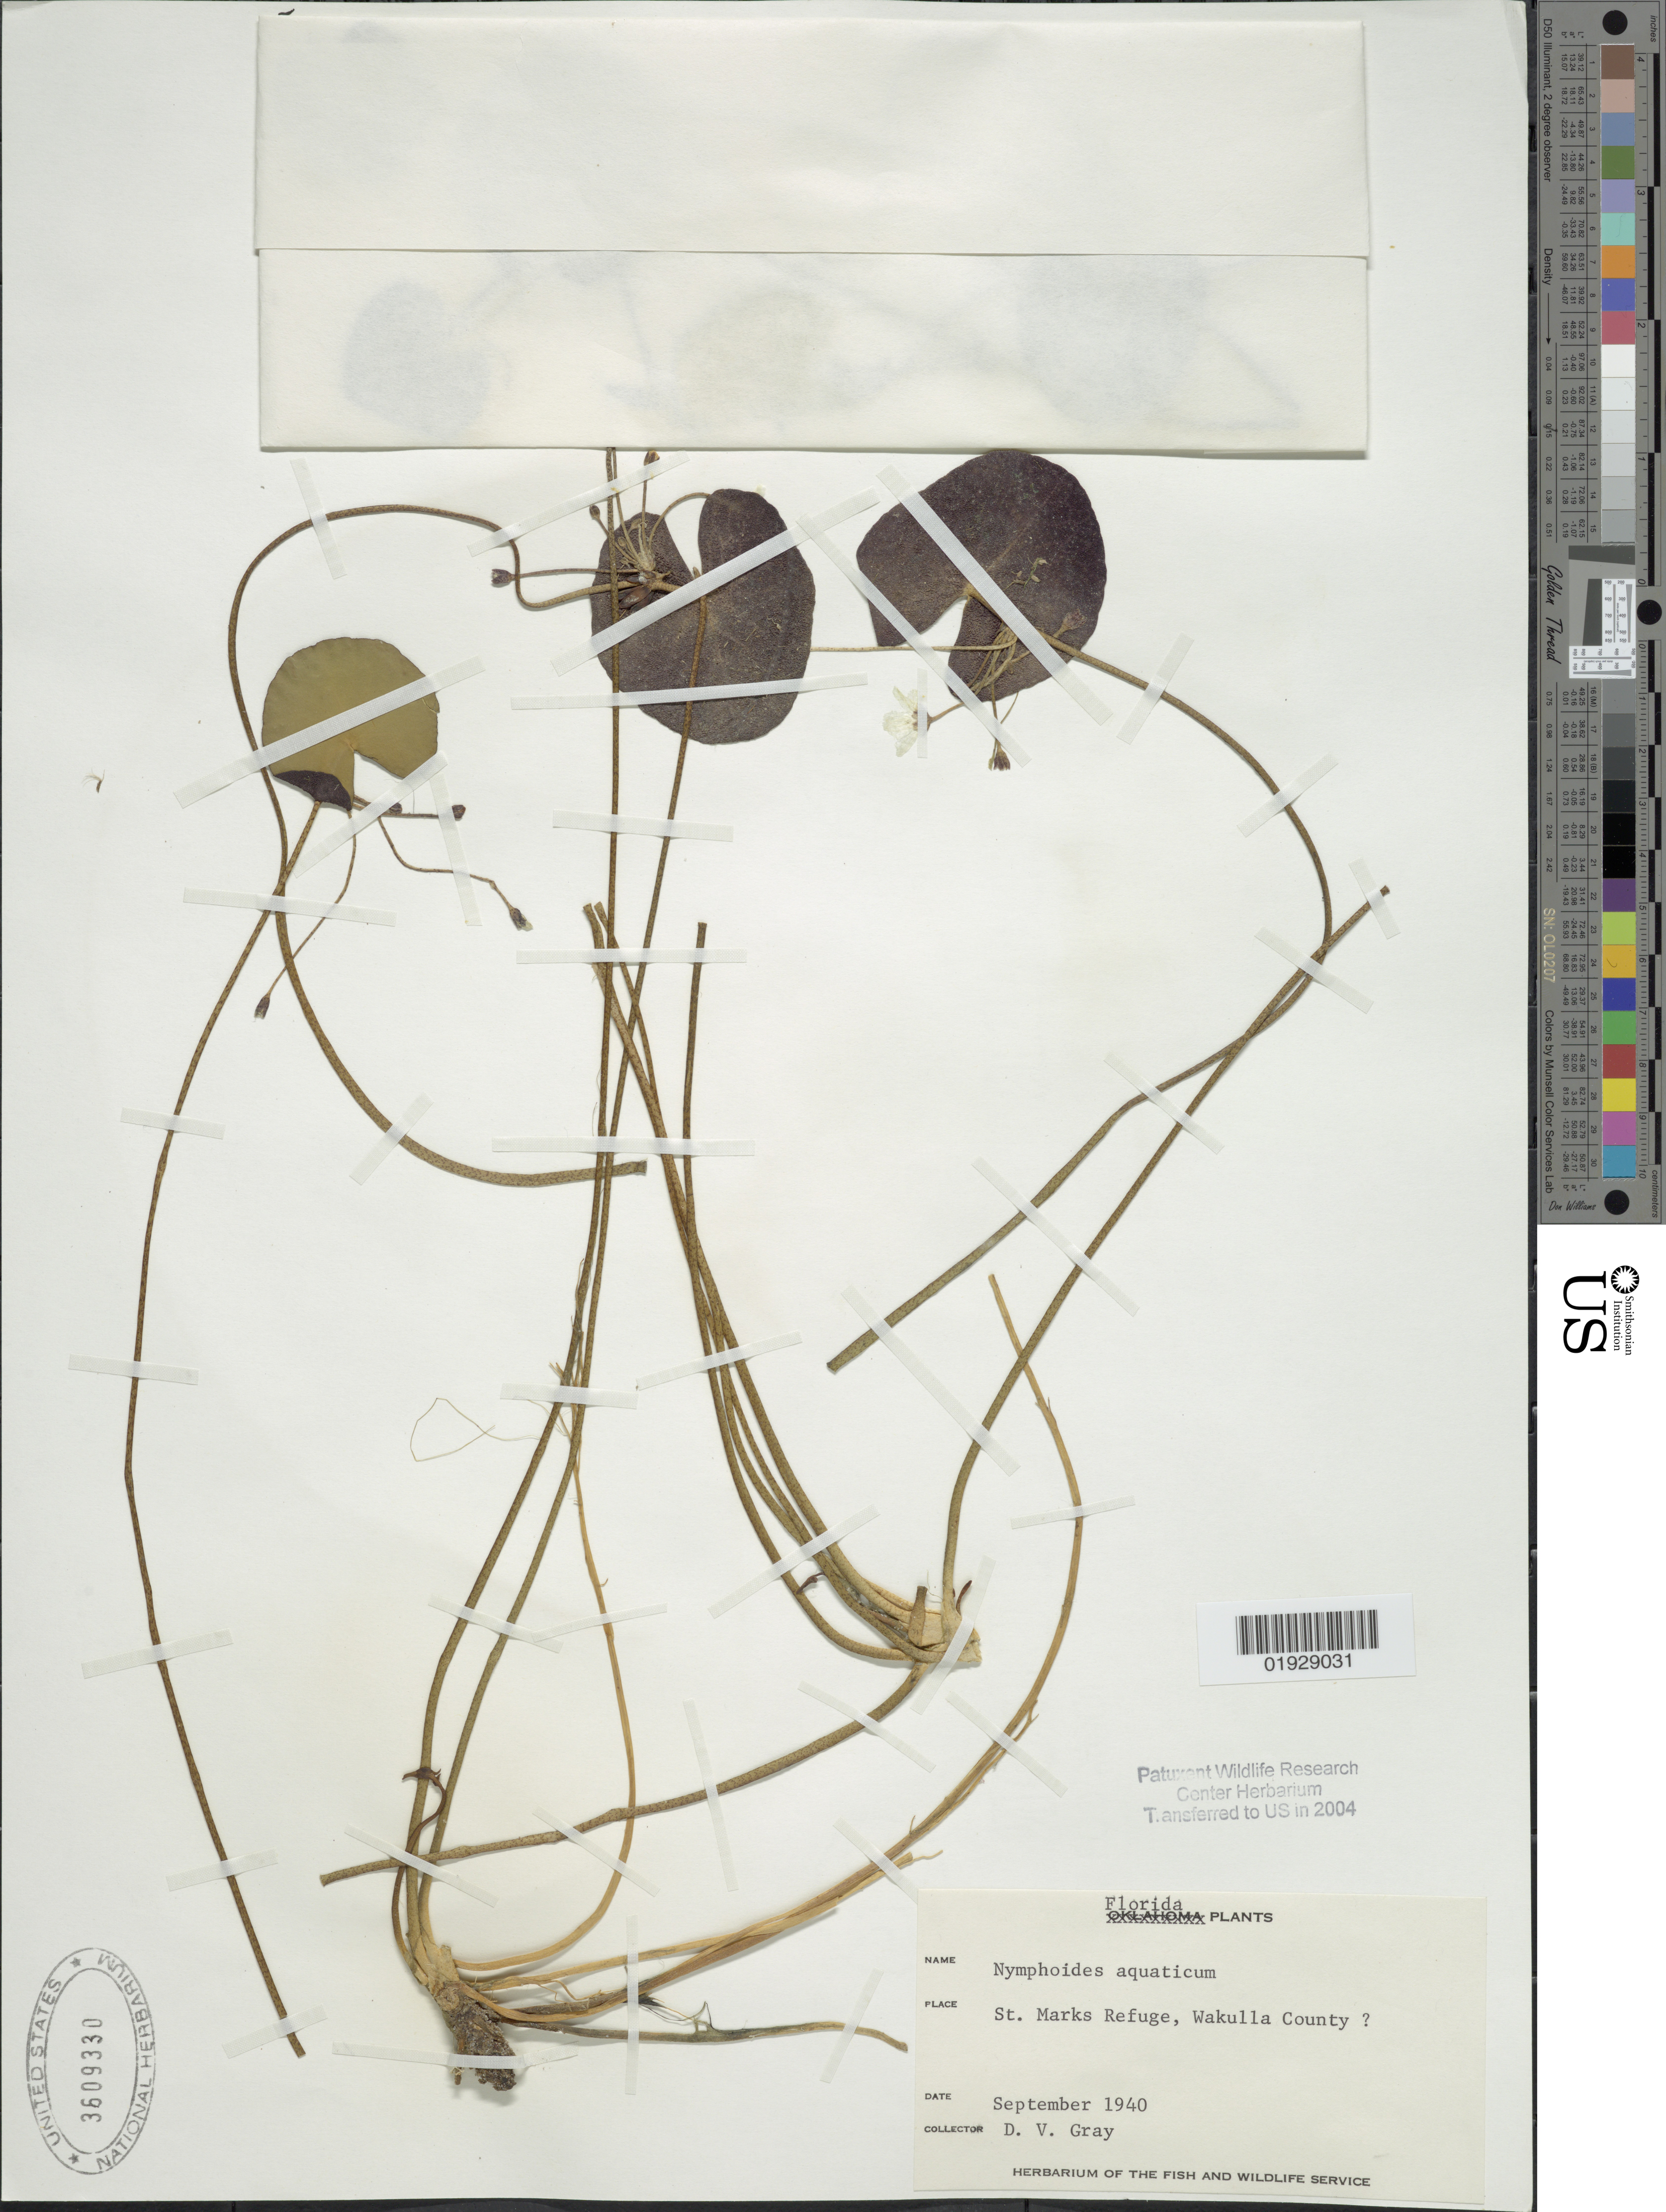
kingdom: Plantae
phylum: Tracheophyta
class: Magnoliopsida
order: Asterales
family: Menyanthaceae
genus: Nymphoides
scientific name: Nymphoides aquatica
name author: (J.F. Gmel.) Kuntze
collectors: D. V. Gray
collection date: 1940-09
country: United States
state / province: Florida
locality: St. Marks Refuge, Wakulla County [unsure placement].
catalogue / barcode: US 3609330